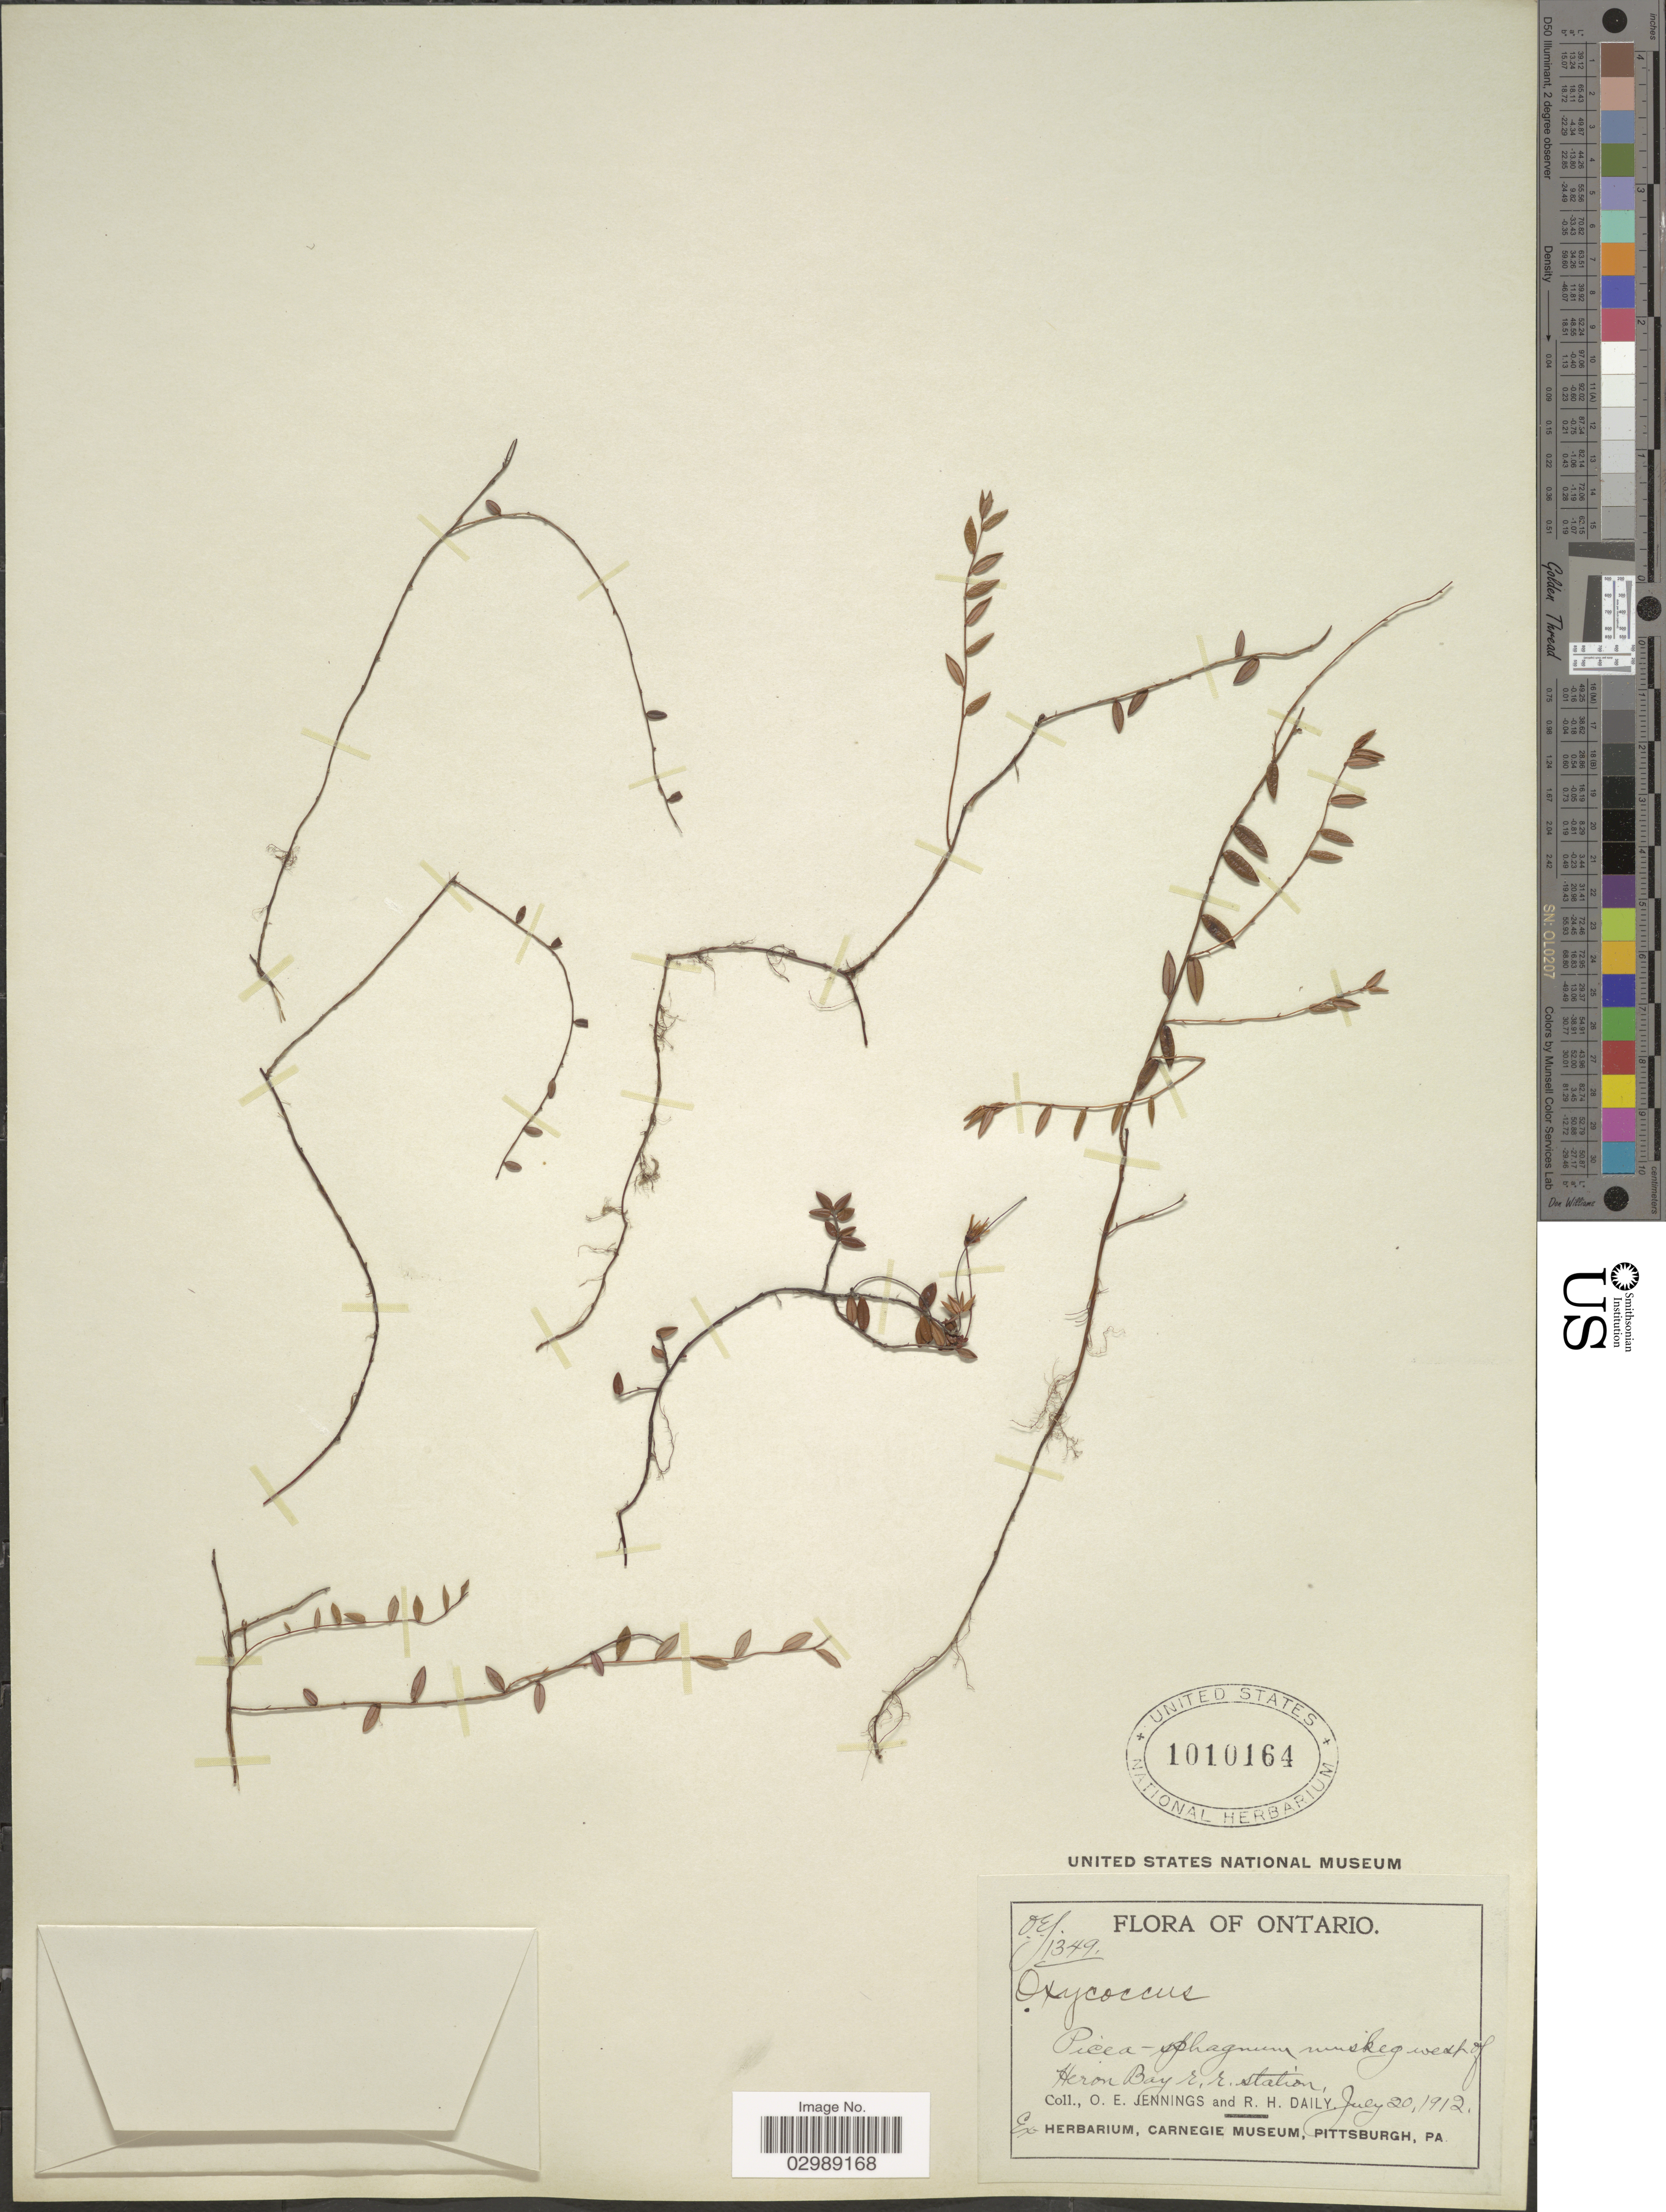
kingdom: Plantae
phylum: Tracheophyta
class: Magnoliopsida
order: Ericales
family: Ericaceae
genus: Vaccinium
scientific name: Vaccinium oxycoccos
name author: L.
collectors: O. E. Jennings & R. Daily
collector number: OEJ 1349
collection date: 1912-07-20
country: Canada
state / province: Ontario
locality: Picea-sphagnum muskeg west of Heron Bay r.r. station.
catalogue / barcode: US 1010164